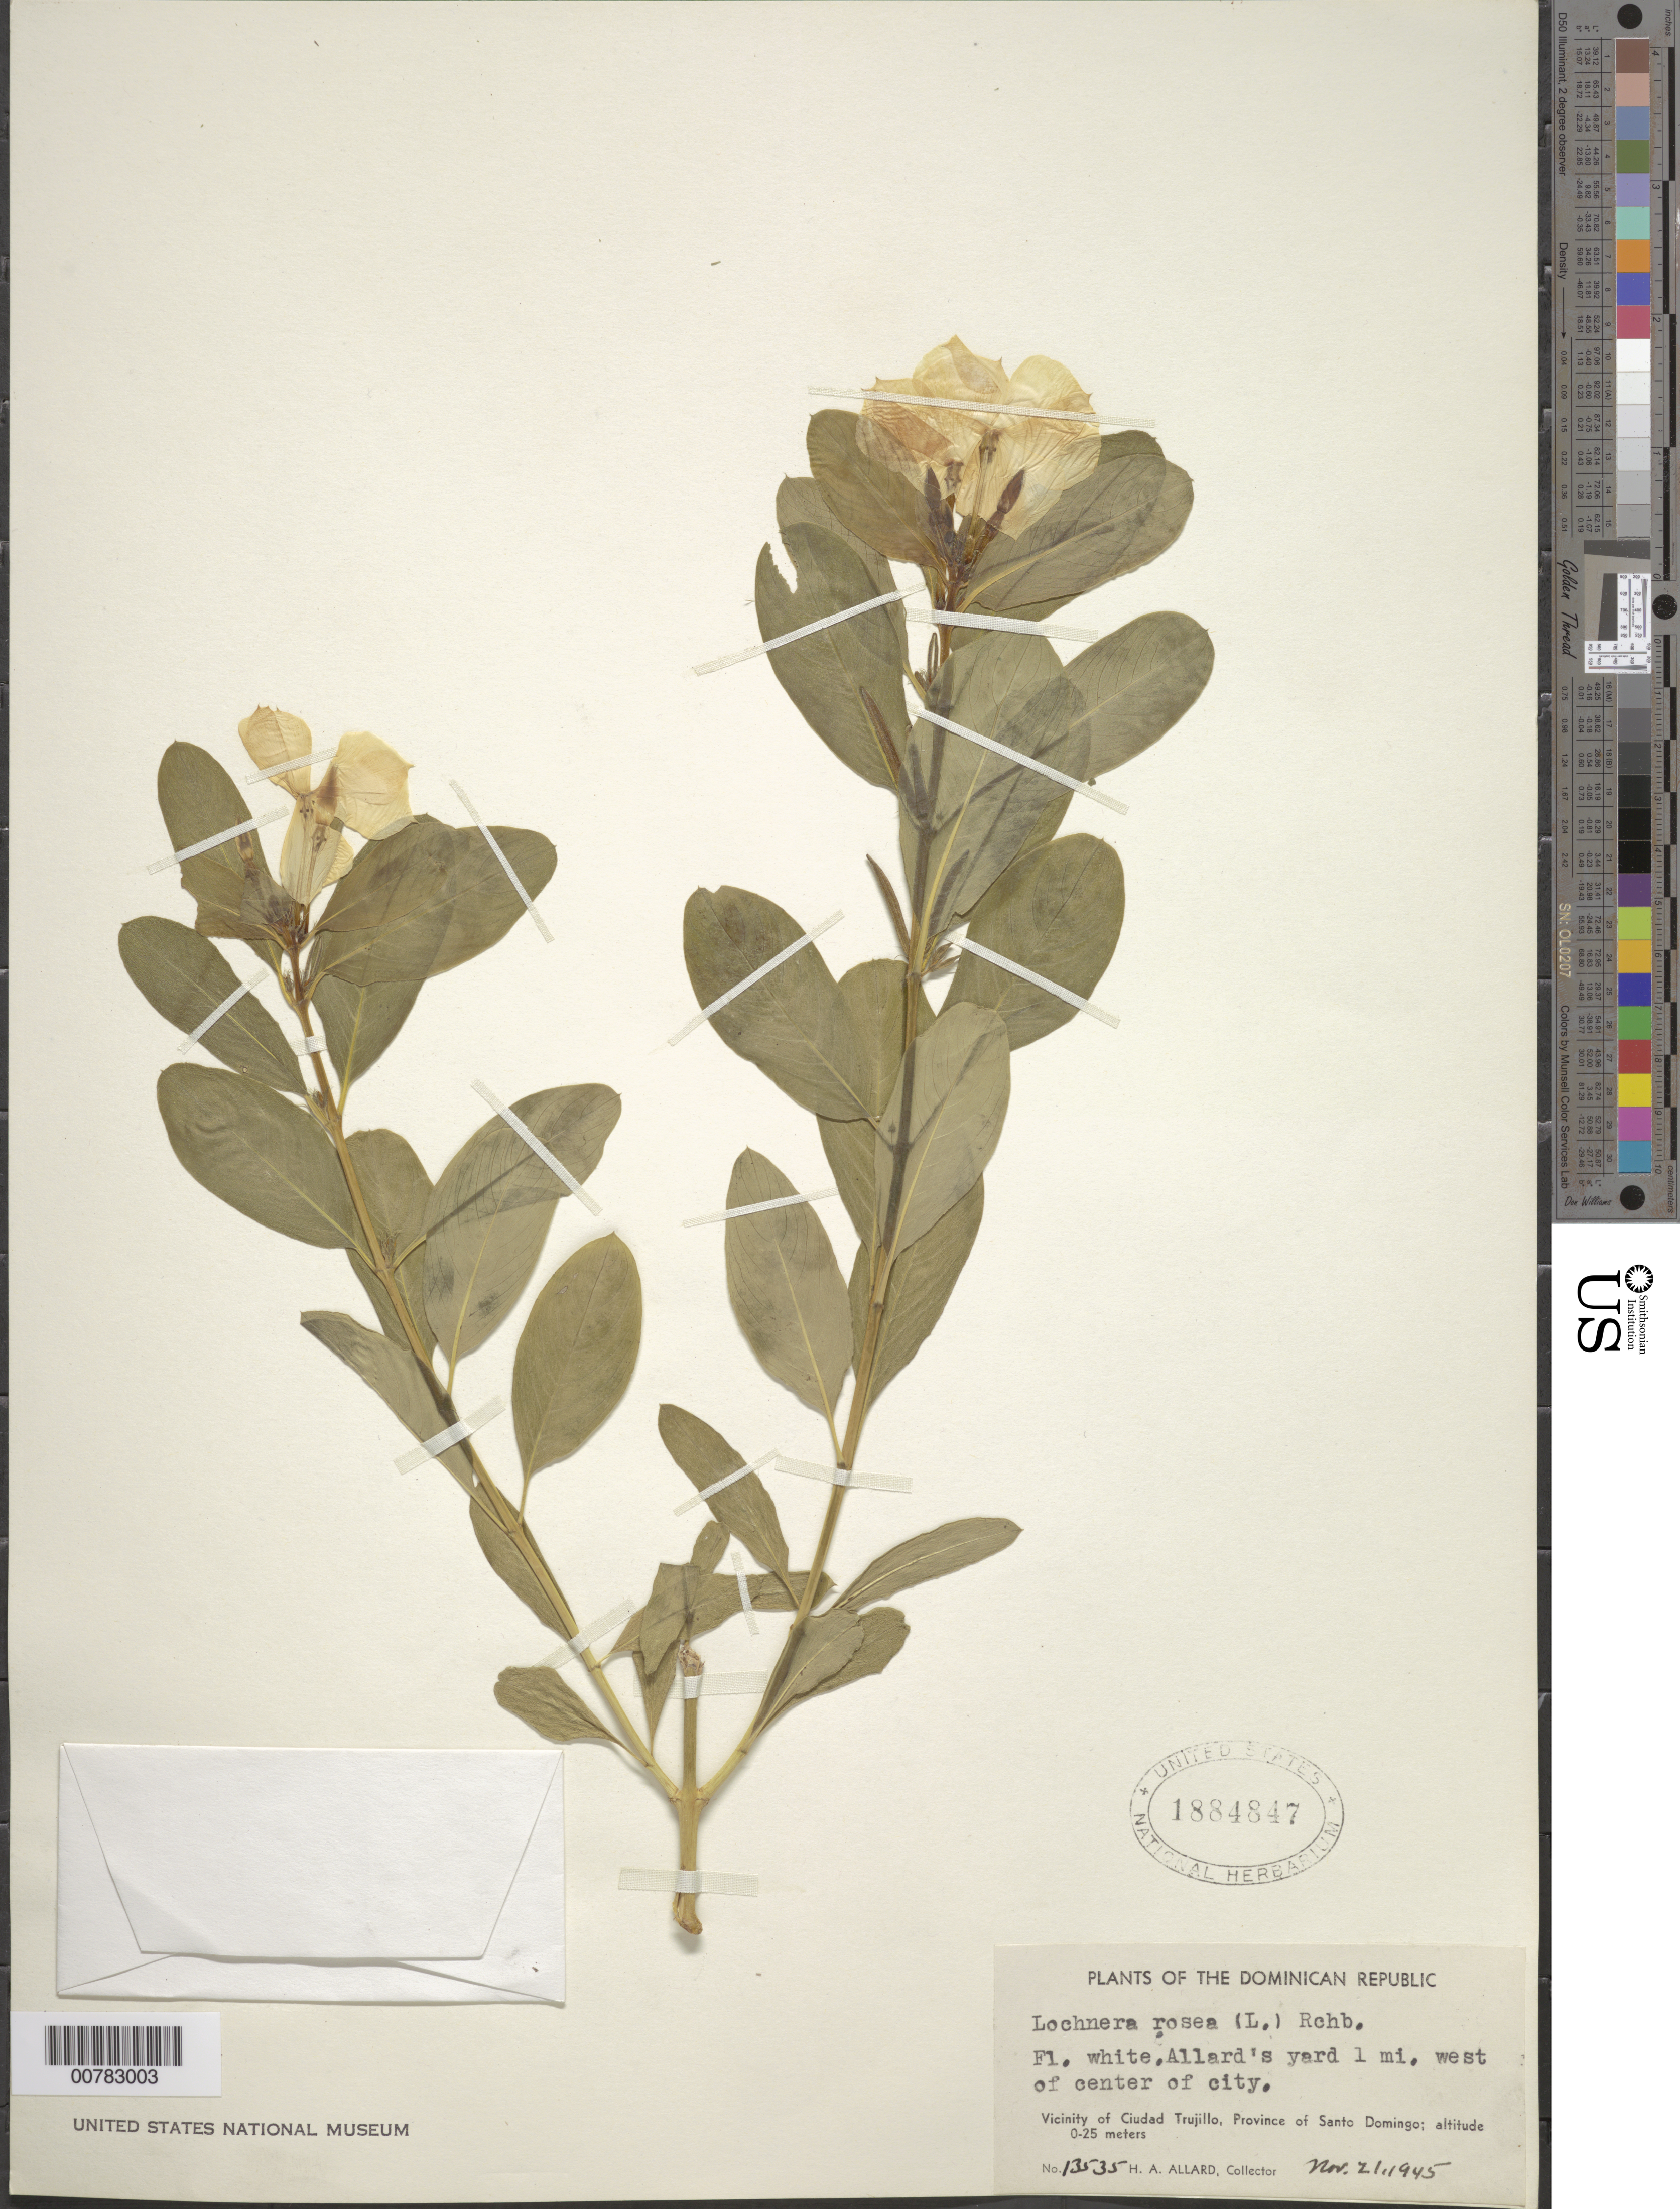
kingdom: Plantae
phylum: Tracheophyta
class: Magnoliopsida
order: Gentianales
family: Apocynaceae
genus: Catharanthus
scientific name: Catharanthus roseus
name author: (L.) G. Don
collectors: H. A. Allard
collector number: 13535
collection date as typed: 21 Nov 1945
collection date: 1945-11-21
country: Dominican Republic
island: Hispaniola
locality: Province of Santo Domingo, vicinity of Ciudad Trujillo, Howard Allard's yard, 1 mile west of center of city.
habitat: Yard.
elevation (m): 0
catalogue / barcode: US 1884847